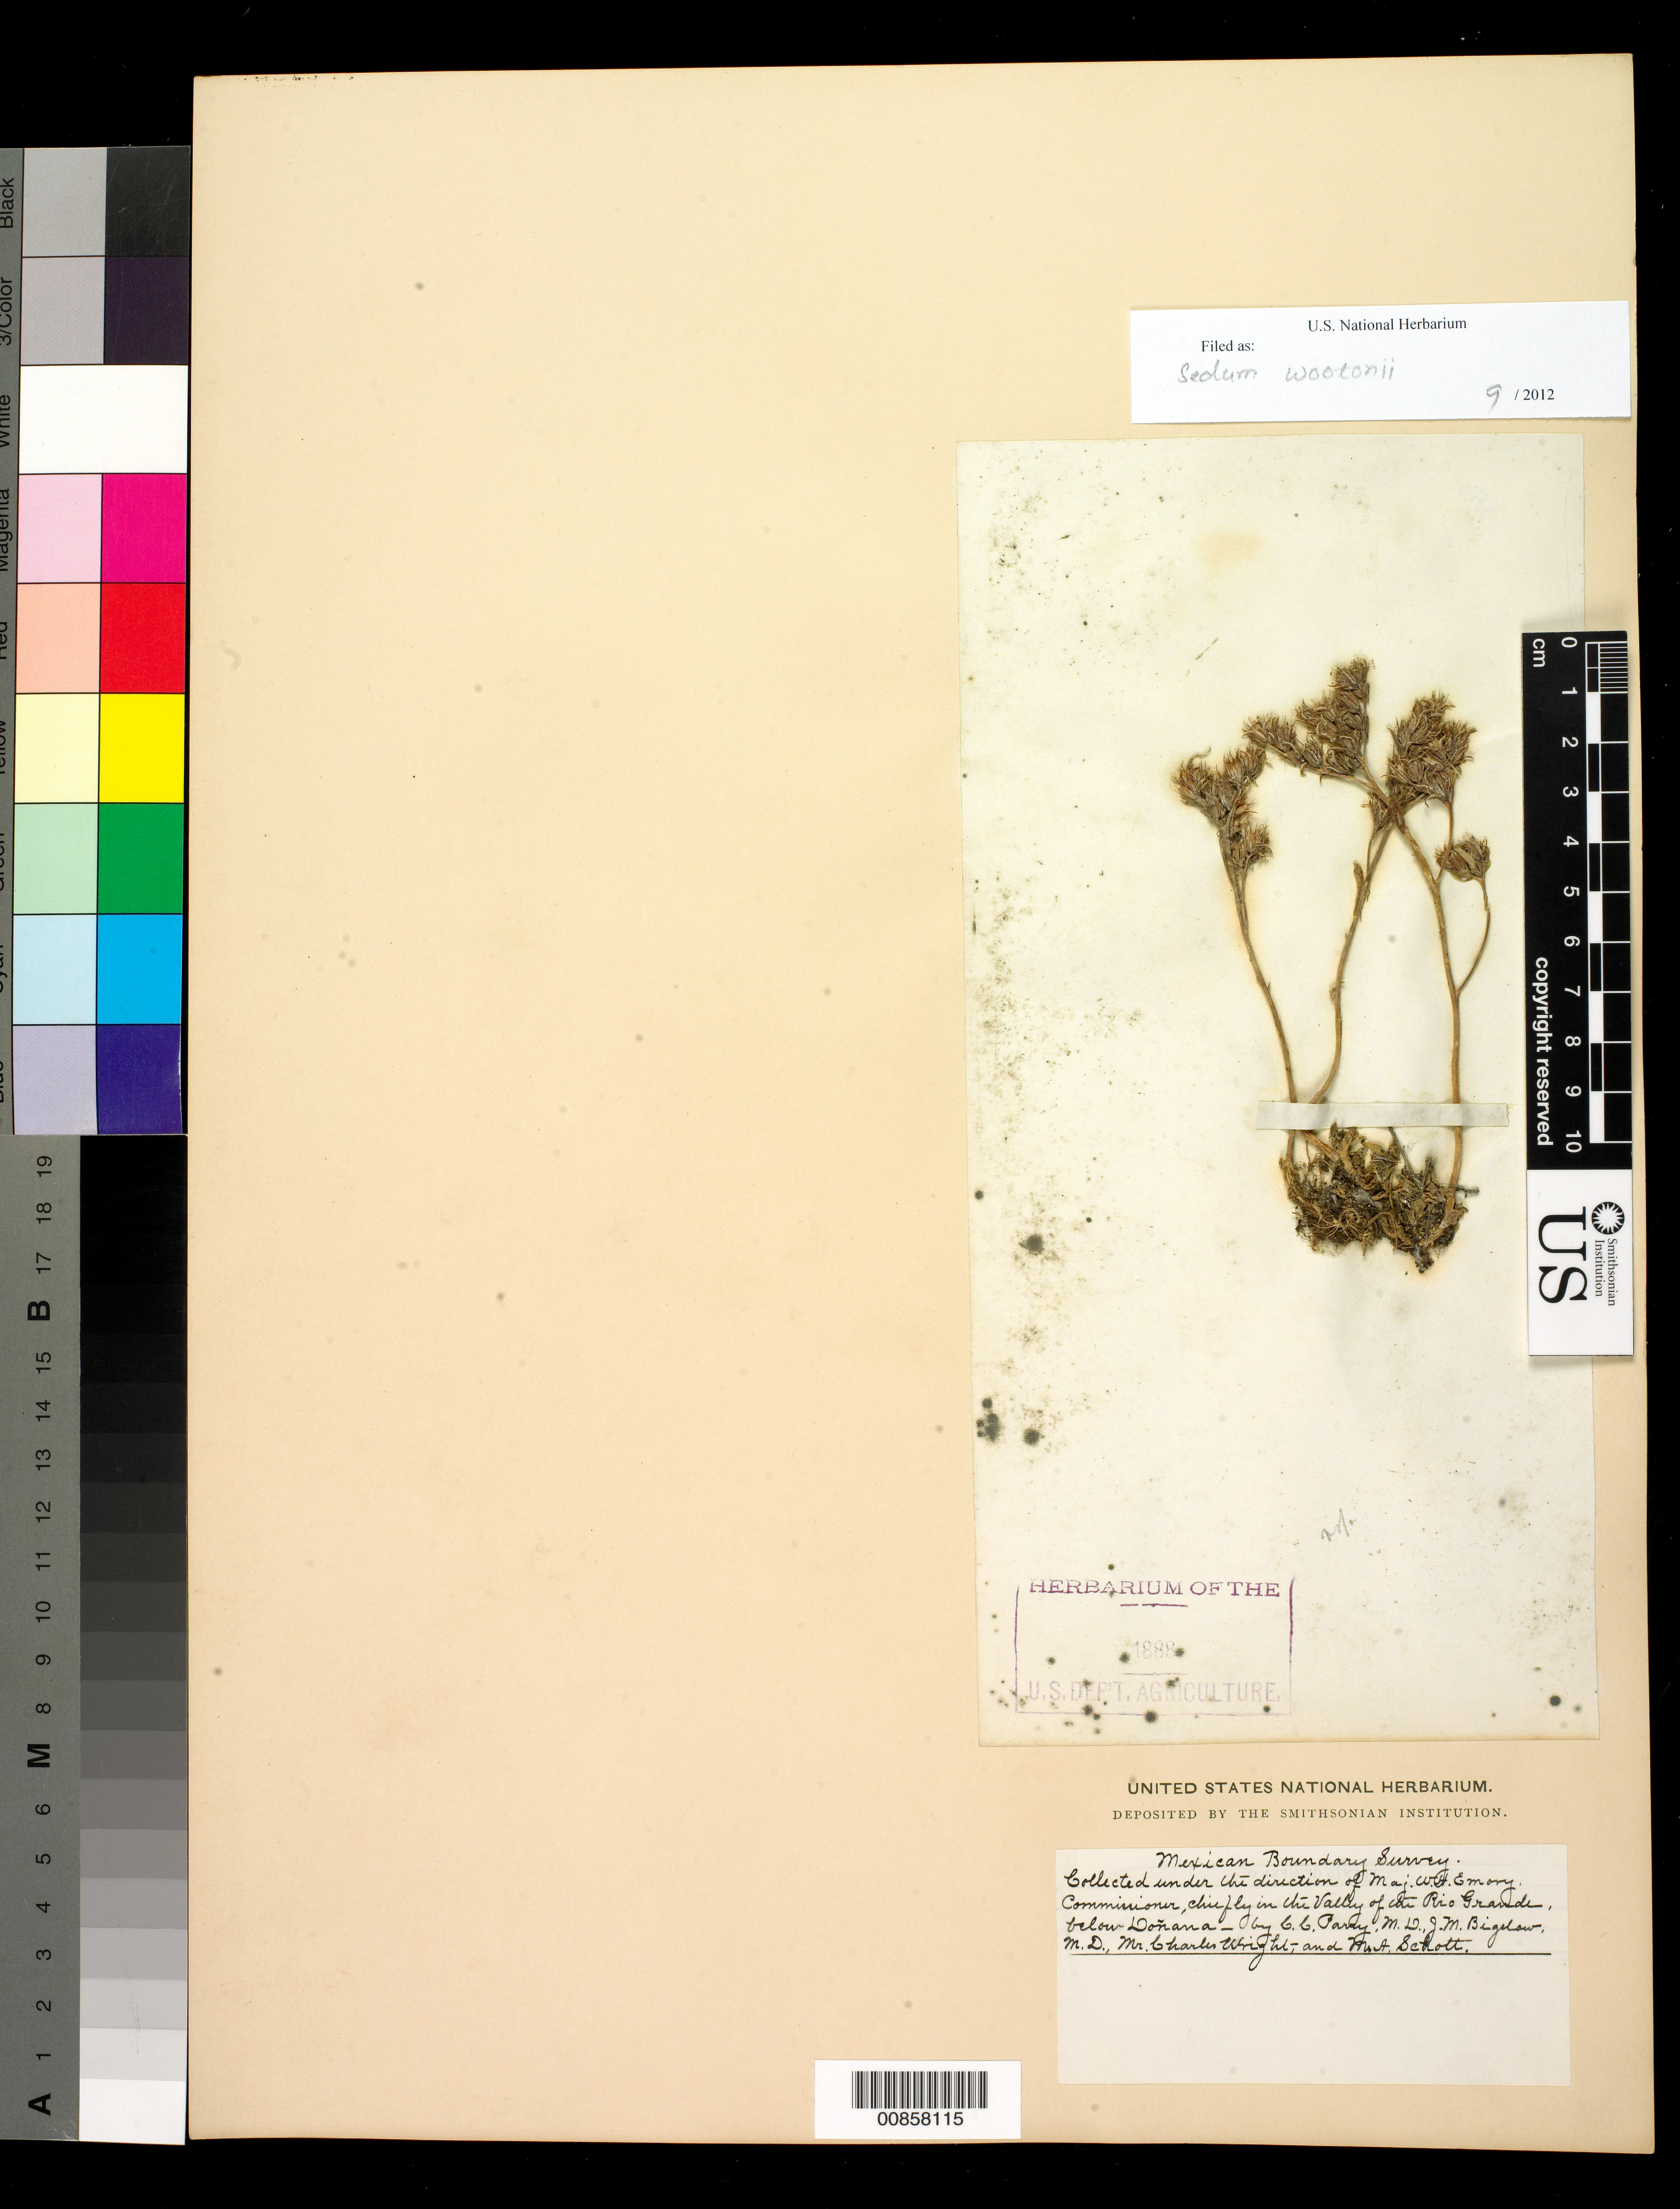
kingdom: Plantae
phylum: Tracheophyta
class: Magnoliopsida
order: Saxifragales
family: Crassulaceae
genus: Sedum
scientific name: Sedum wootonii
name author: Britton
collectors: C. C. Parry, J. M. Bigelow, C. Wright & Schott, --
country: United States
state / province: New Mexico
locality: Dona Ana, in the valley of the Rio Grande.